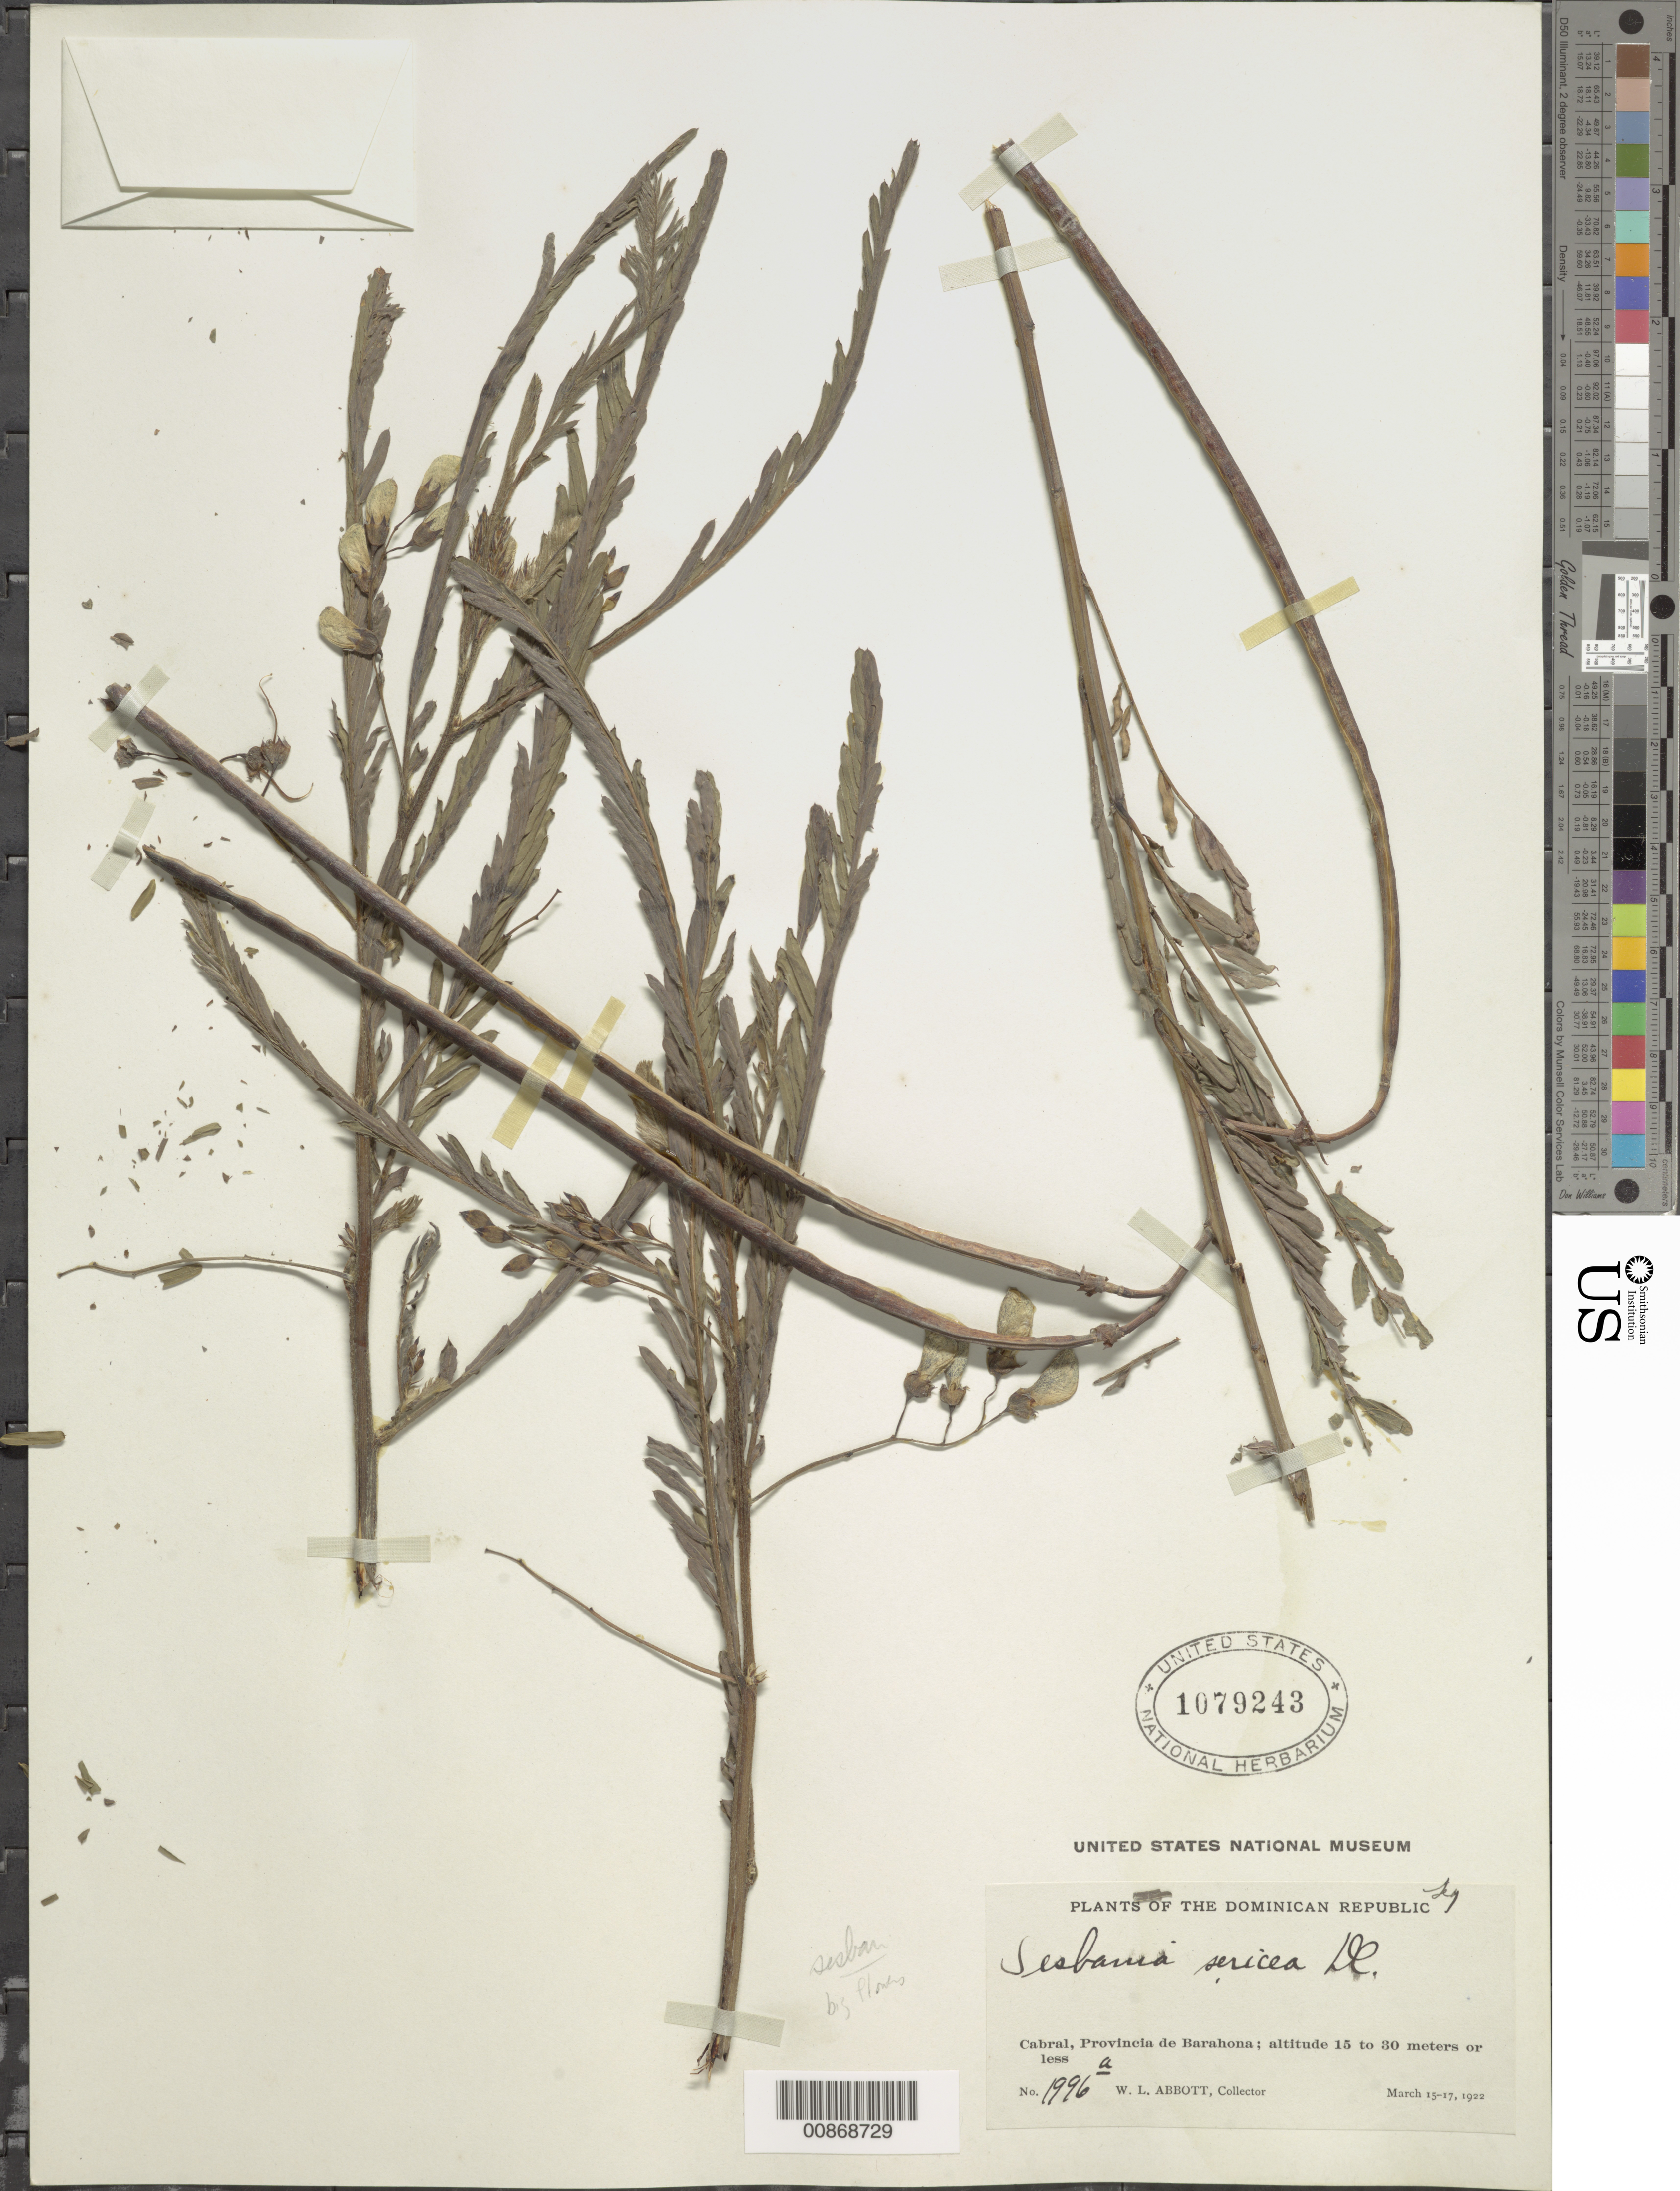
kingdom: Plantae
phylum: Tracheophyta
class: Magnoliopsida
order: Fabales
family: Fabaceae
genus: Sesbania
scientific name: Sesbania sesban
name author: (L.) Merr.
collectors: W. L. Abbott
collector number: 1996a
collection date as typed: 15 Mar 1922 to 17 Mar 1922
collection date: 1922-03-15/1922-03-17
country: Dominican Republic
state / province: Barahona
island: Hispaniola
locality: Cabral.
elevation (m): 15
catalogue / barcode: US 1079243